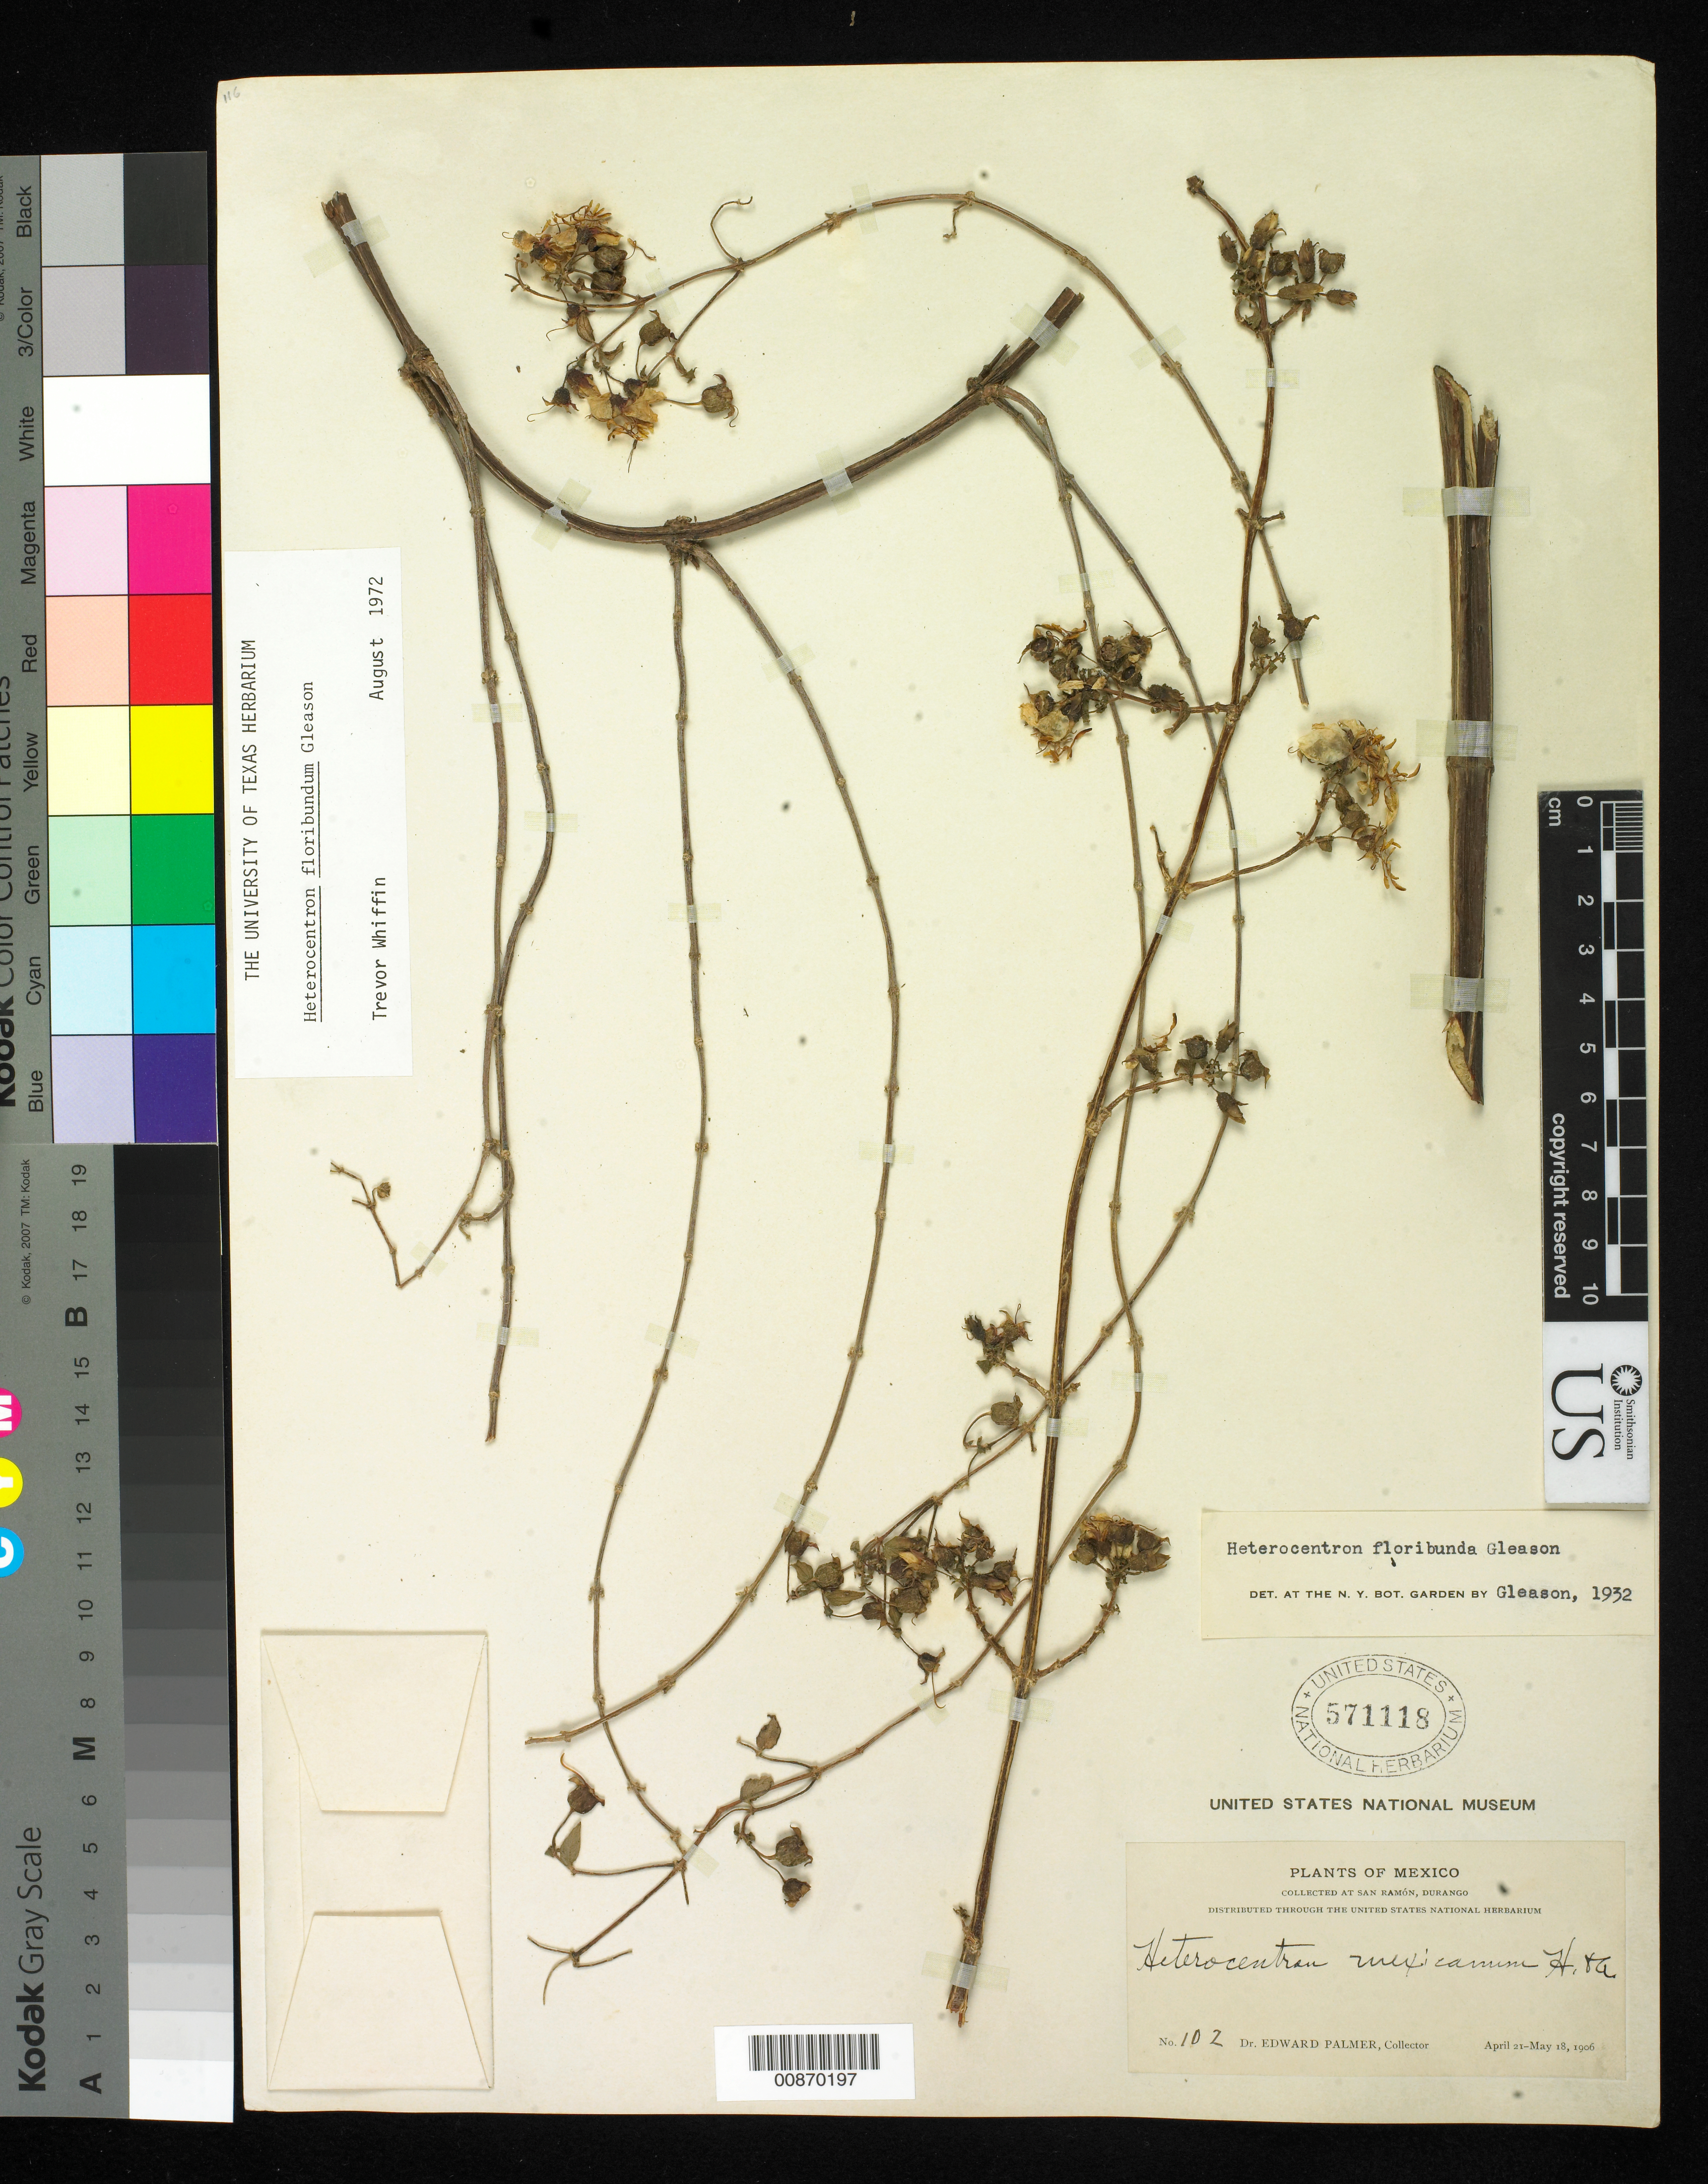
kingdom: Plantae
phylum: Tracheophyta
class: Magnoliopsida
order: Myrtales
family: Melastomataceae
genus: Heterocentron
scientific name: Heterocentron floribundum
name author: Gleason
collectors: E. Palmer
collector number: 102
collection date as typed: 21 Apr 1906 to 18 May 1906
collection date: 1906-04-21/1906-05-18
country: Mexico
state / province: Durango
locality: San Ramón, Durango.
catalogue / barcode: US 571118